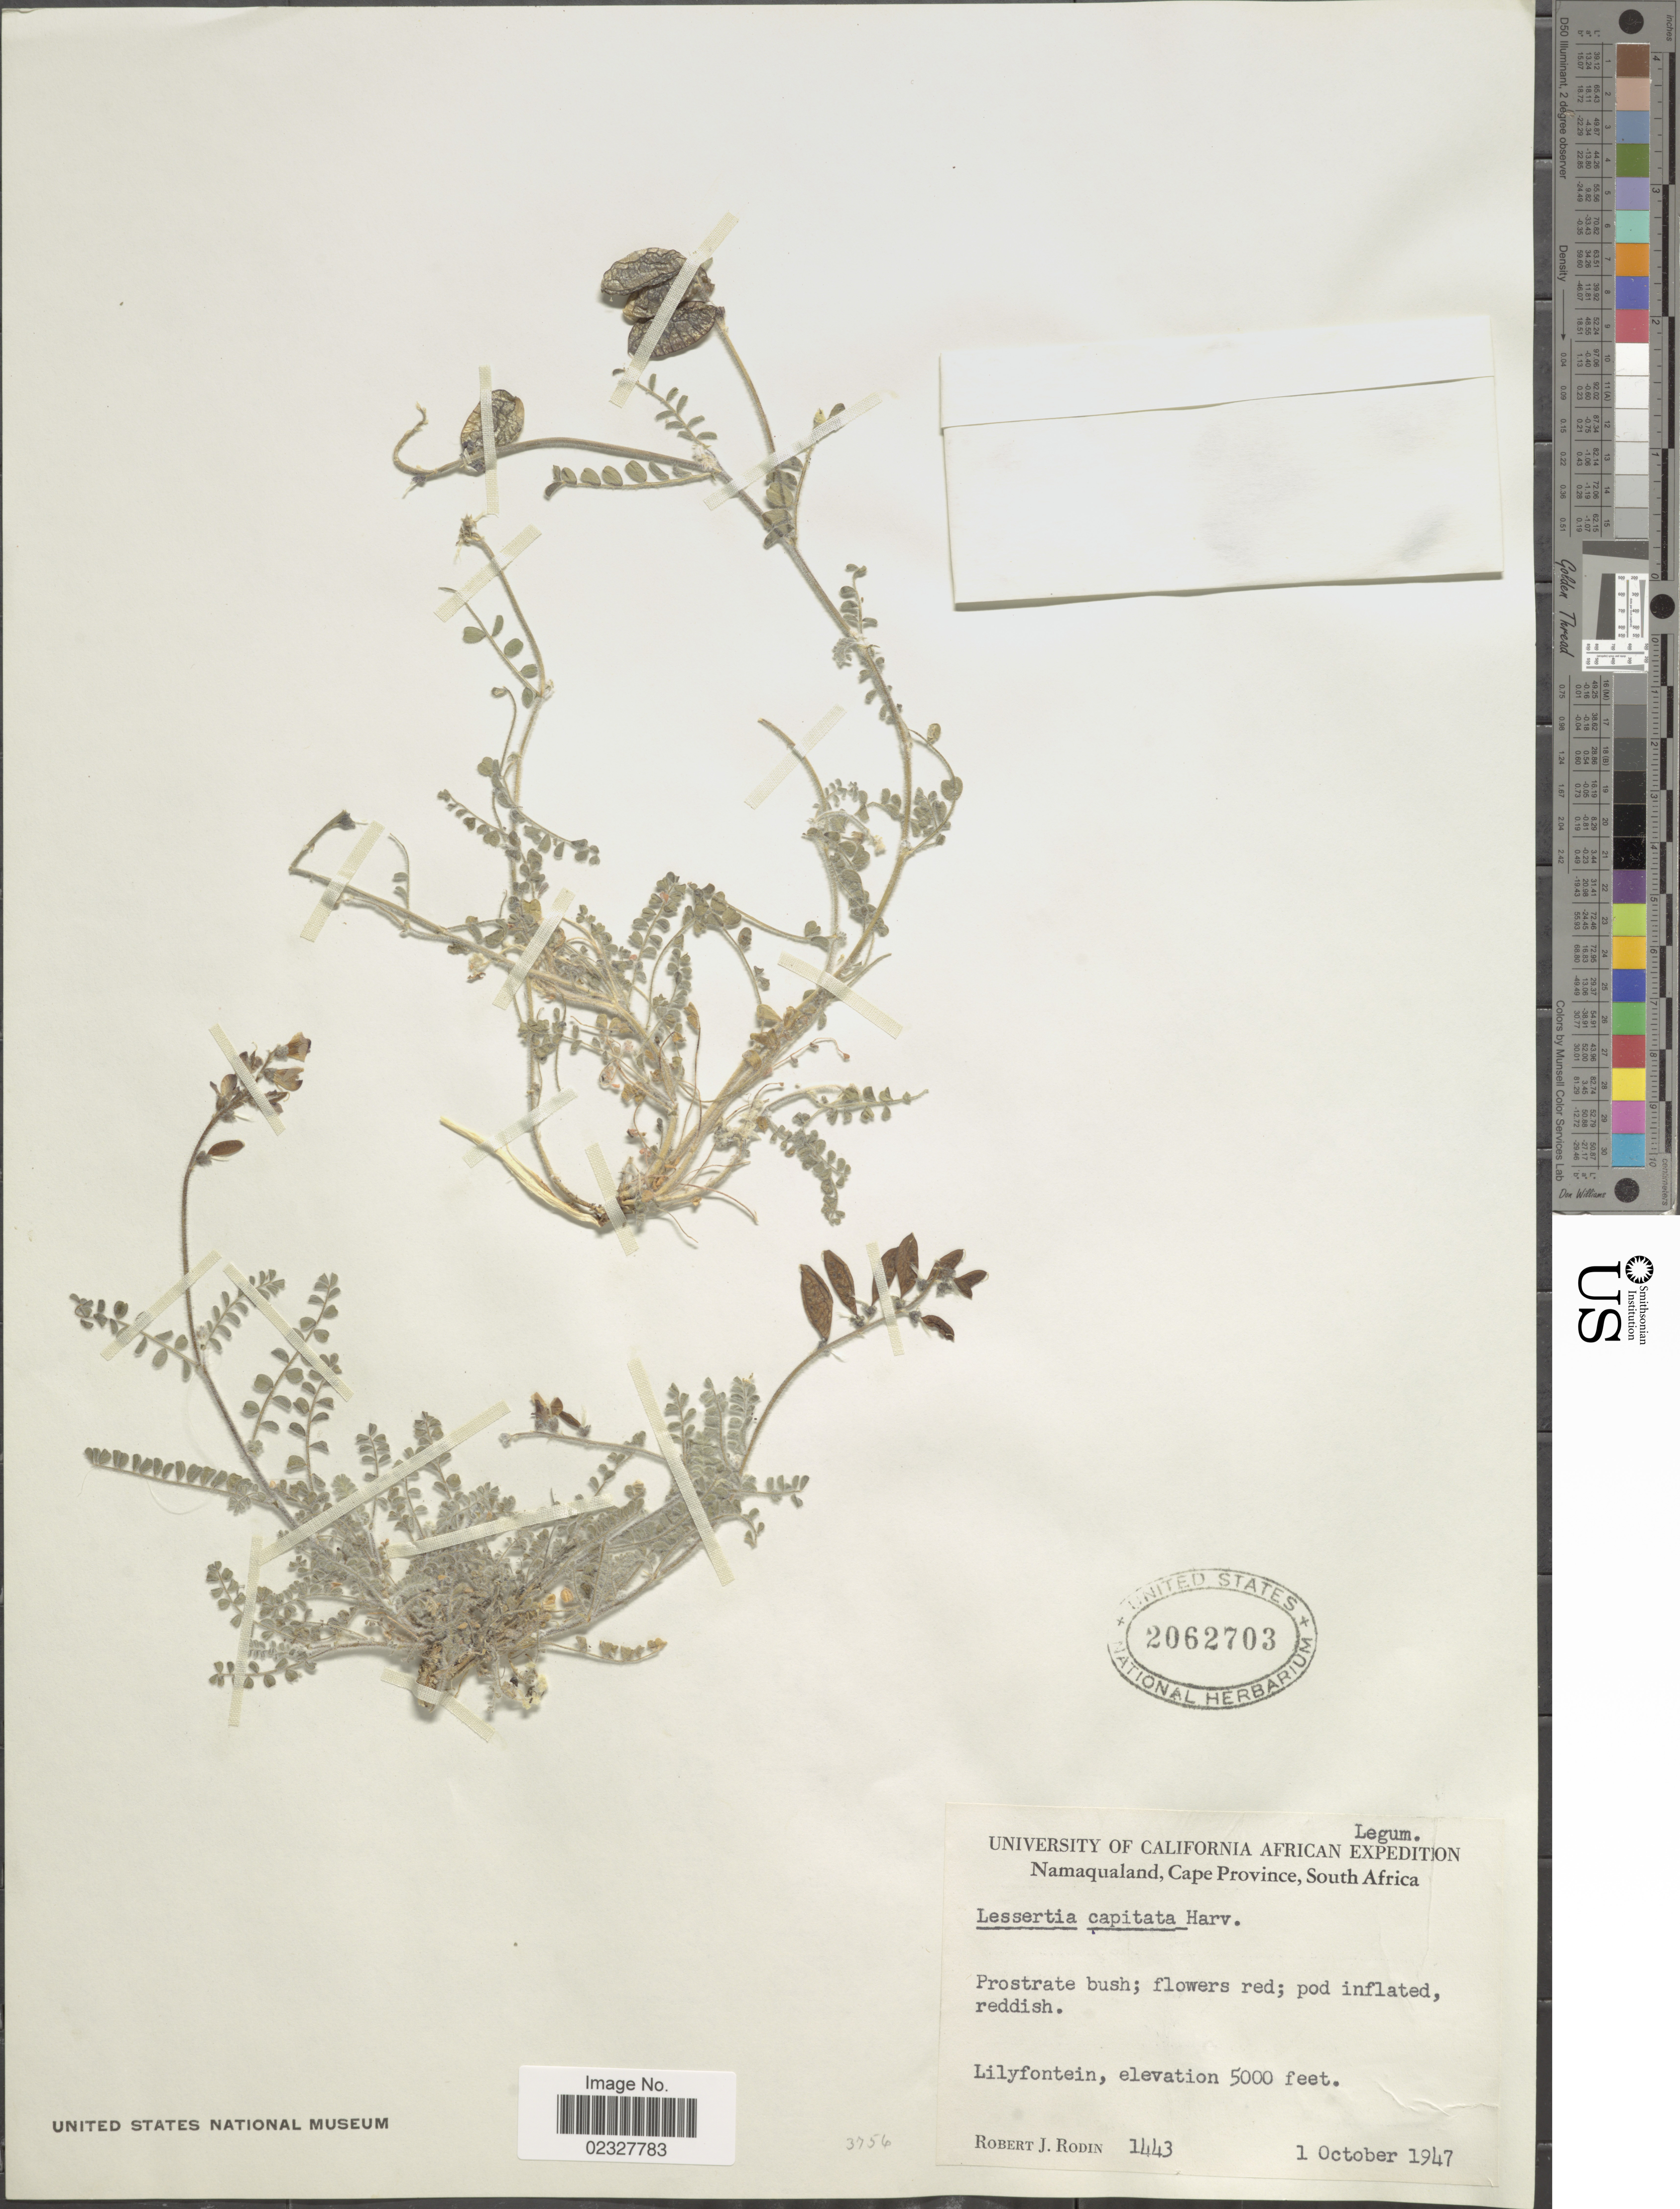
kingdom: Plantae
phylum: Tracheophyta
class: Magnoliopsida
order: Fabales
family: Fabaceae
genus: Lessertia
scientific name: Lessertia capitata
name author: E. Mey.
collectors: R. J. Rodin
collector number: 1443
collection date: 1947-10-01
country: South Africa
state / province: Northern Cape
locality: Namaqualand, Cape Province, South Africa. Lilyfontein.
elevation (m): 1524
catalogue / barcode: US 2062703